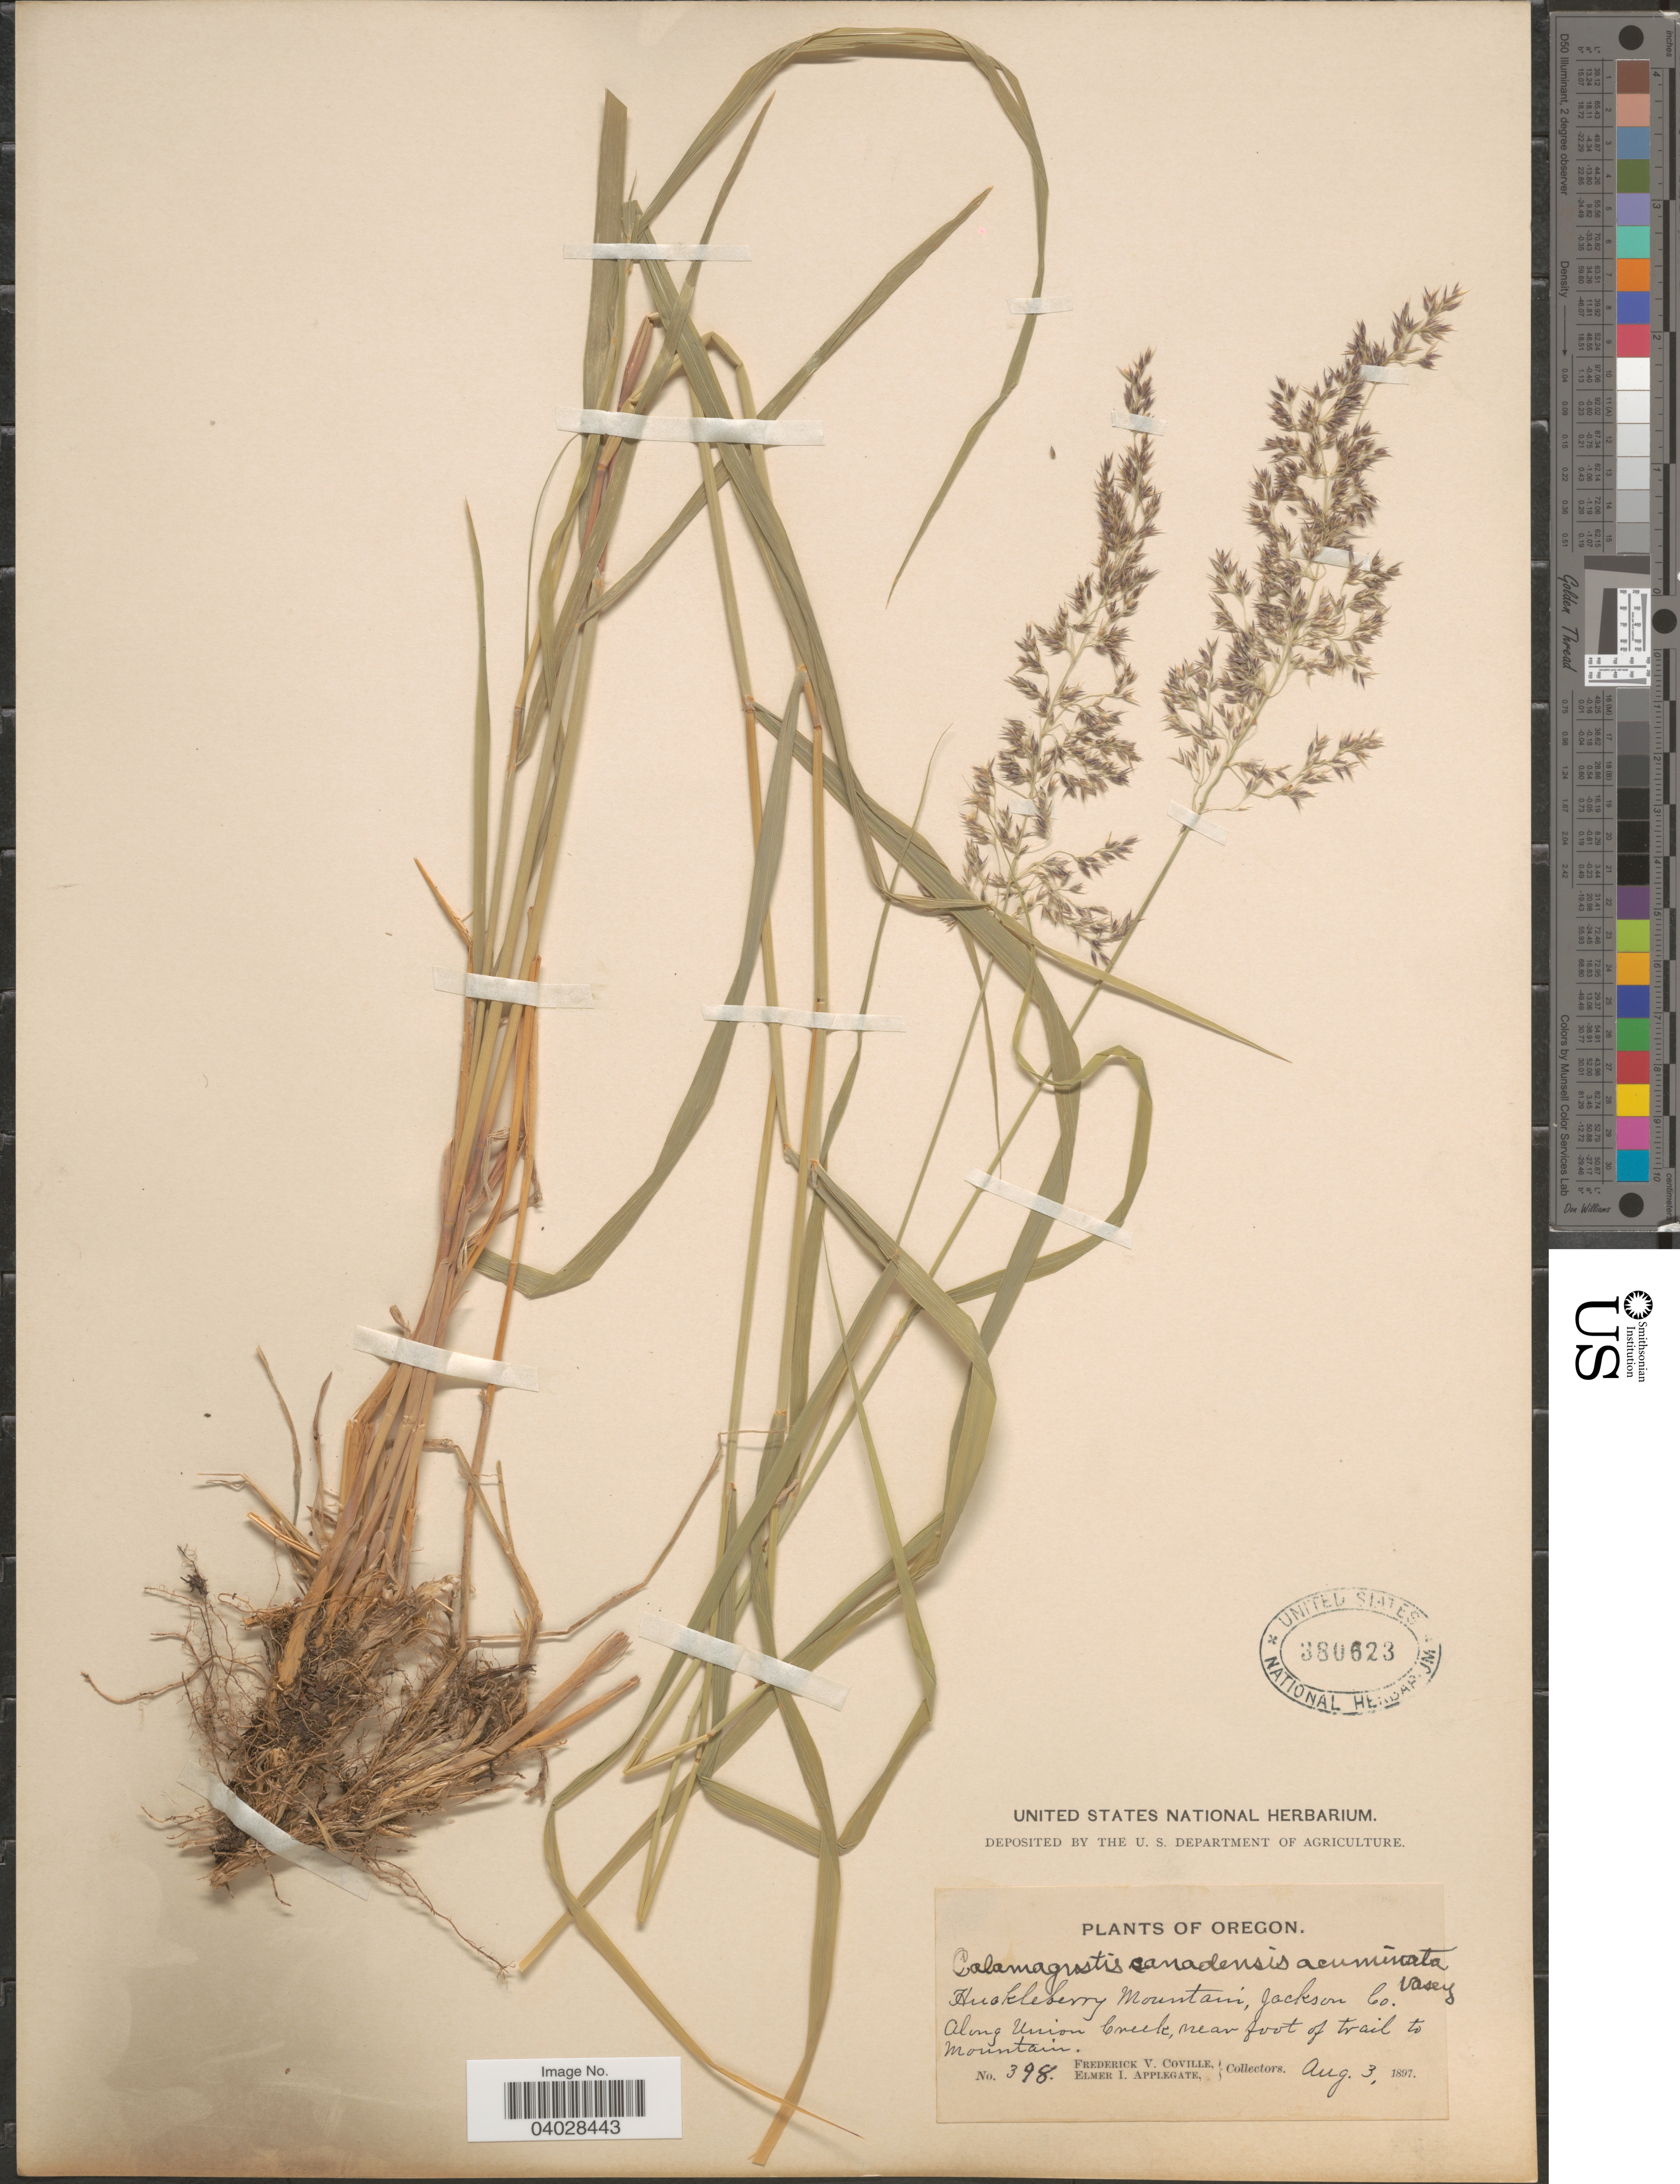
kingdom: Plantae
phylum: Tracheophyta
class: Liliopsida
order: Poales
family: Poaceae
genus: Calamagrostis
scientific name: Calamagrostis canadensis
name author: (Michx.) P. Beauv.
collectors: F. V. Coville & E. I. Applegate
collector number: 398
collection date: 1897-08-03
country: United States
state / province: Oregon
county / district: Jackson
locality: Huckleberry Mountain, Jackson Co. Along Union Creek, near foot of trail to Mountain.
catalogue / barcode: US 380623